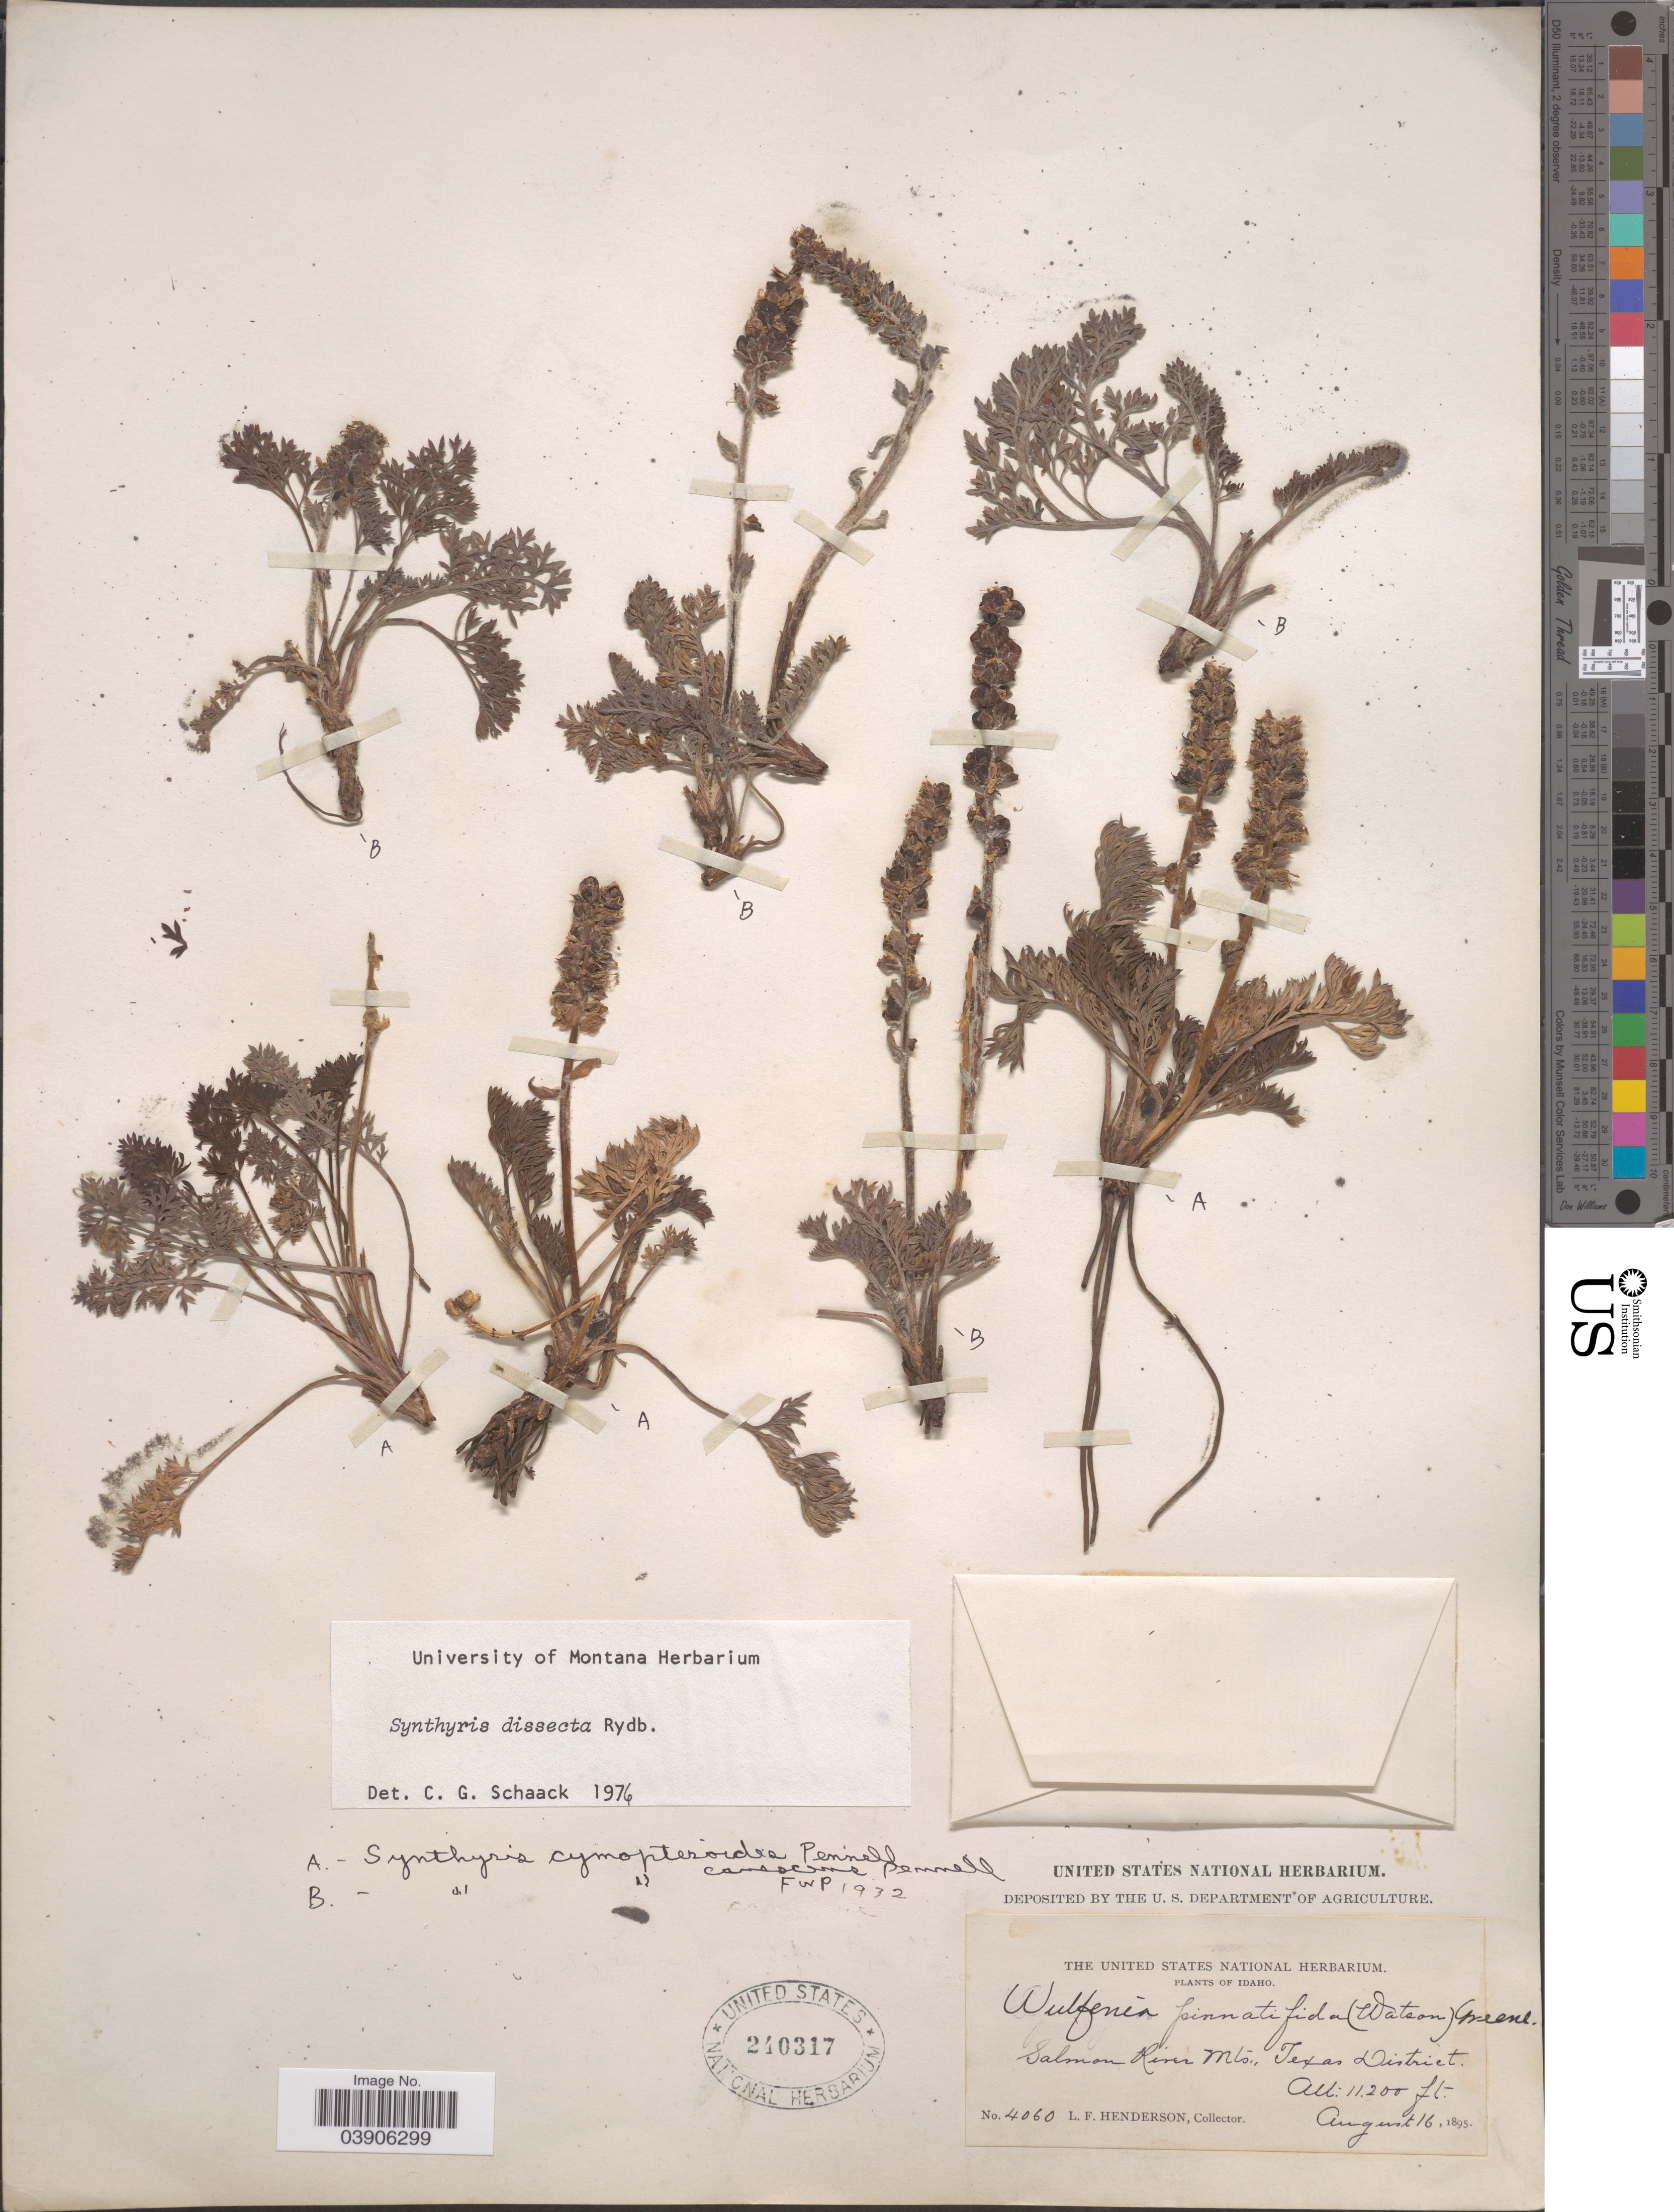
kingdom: Plantae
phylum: Tracheophyta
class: Magnoliopsida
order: Lamiales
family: Plantaginaceae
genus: Synthyris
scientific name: Synthyris dissecta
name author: Rydb.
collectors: L. Henderson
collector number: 4060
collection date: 1895-08-16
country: United States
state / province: Idaho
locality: Salmon River Mts., Texas District.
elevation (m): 3414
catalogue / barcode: US 240317